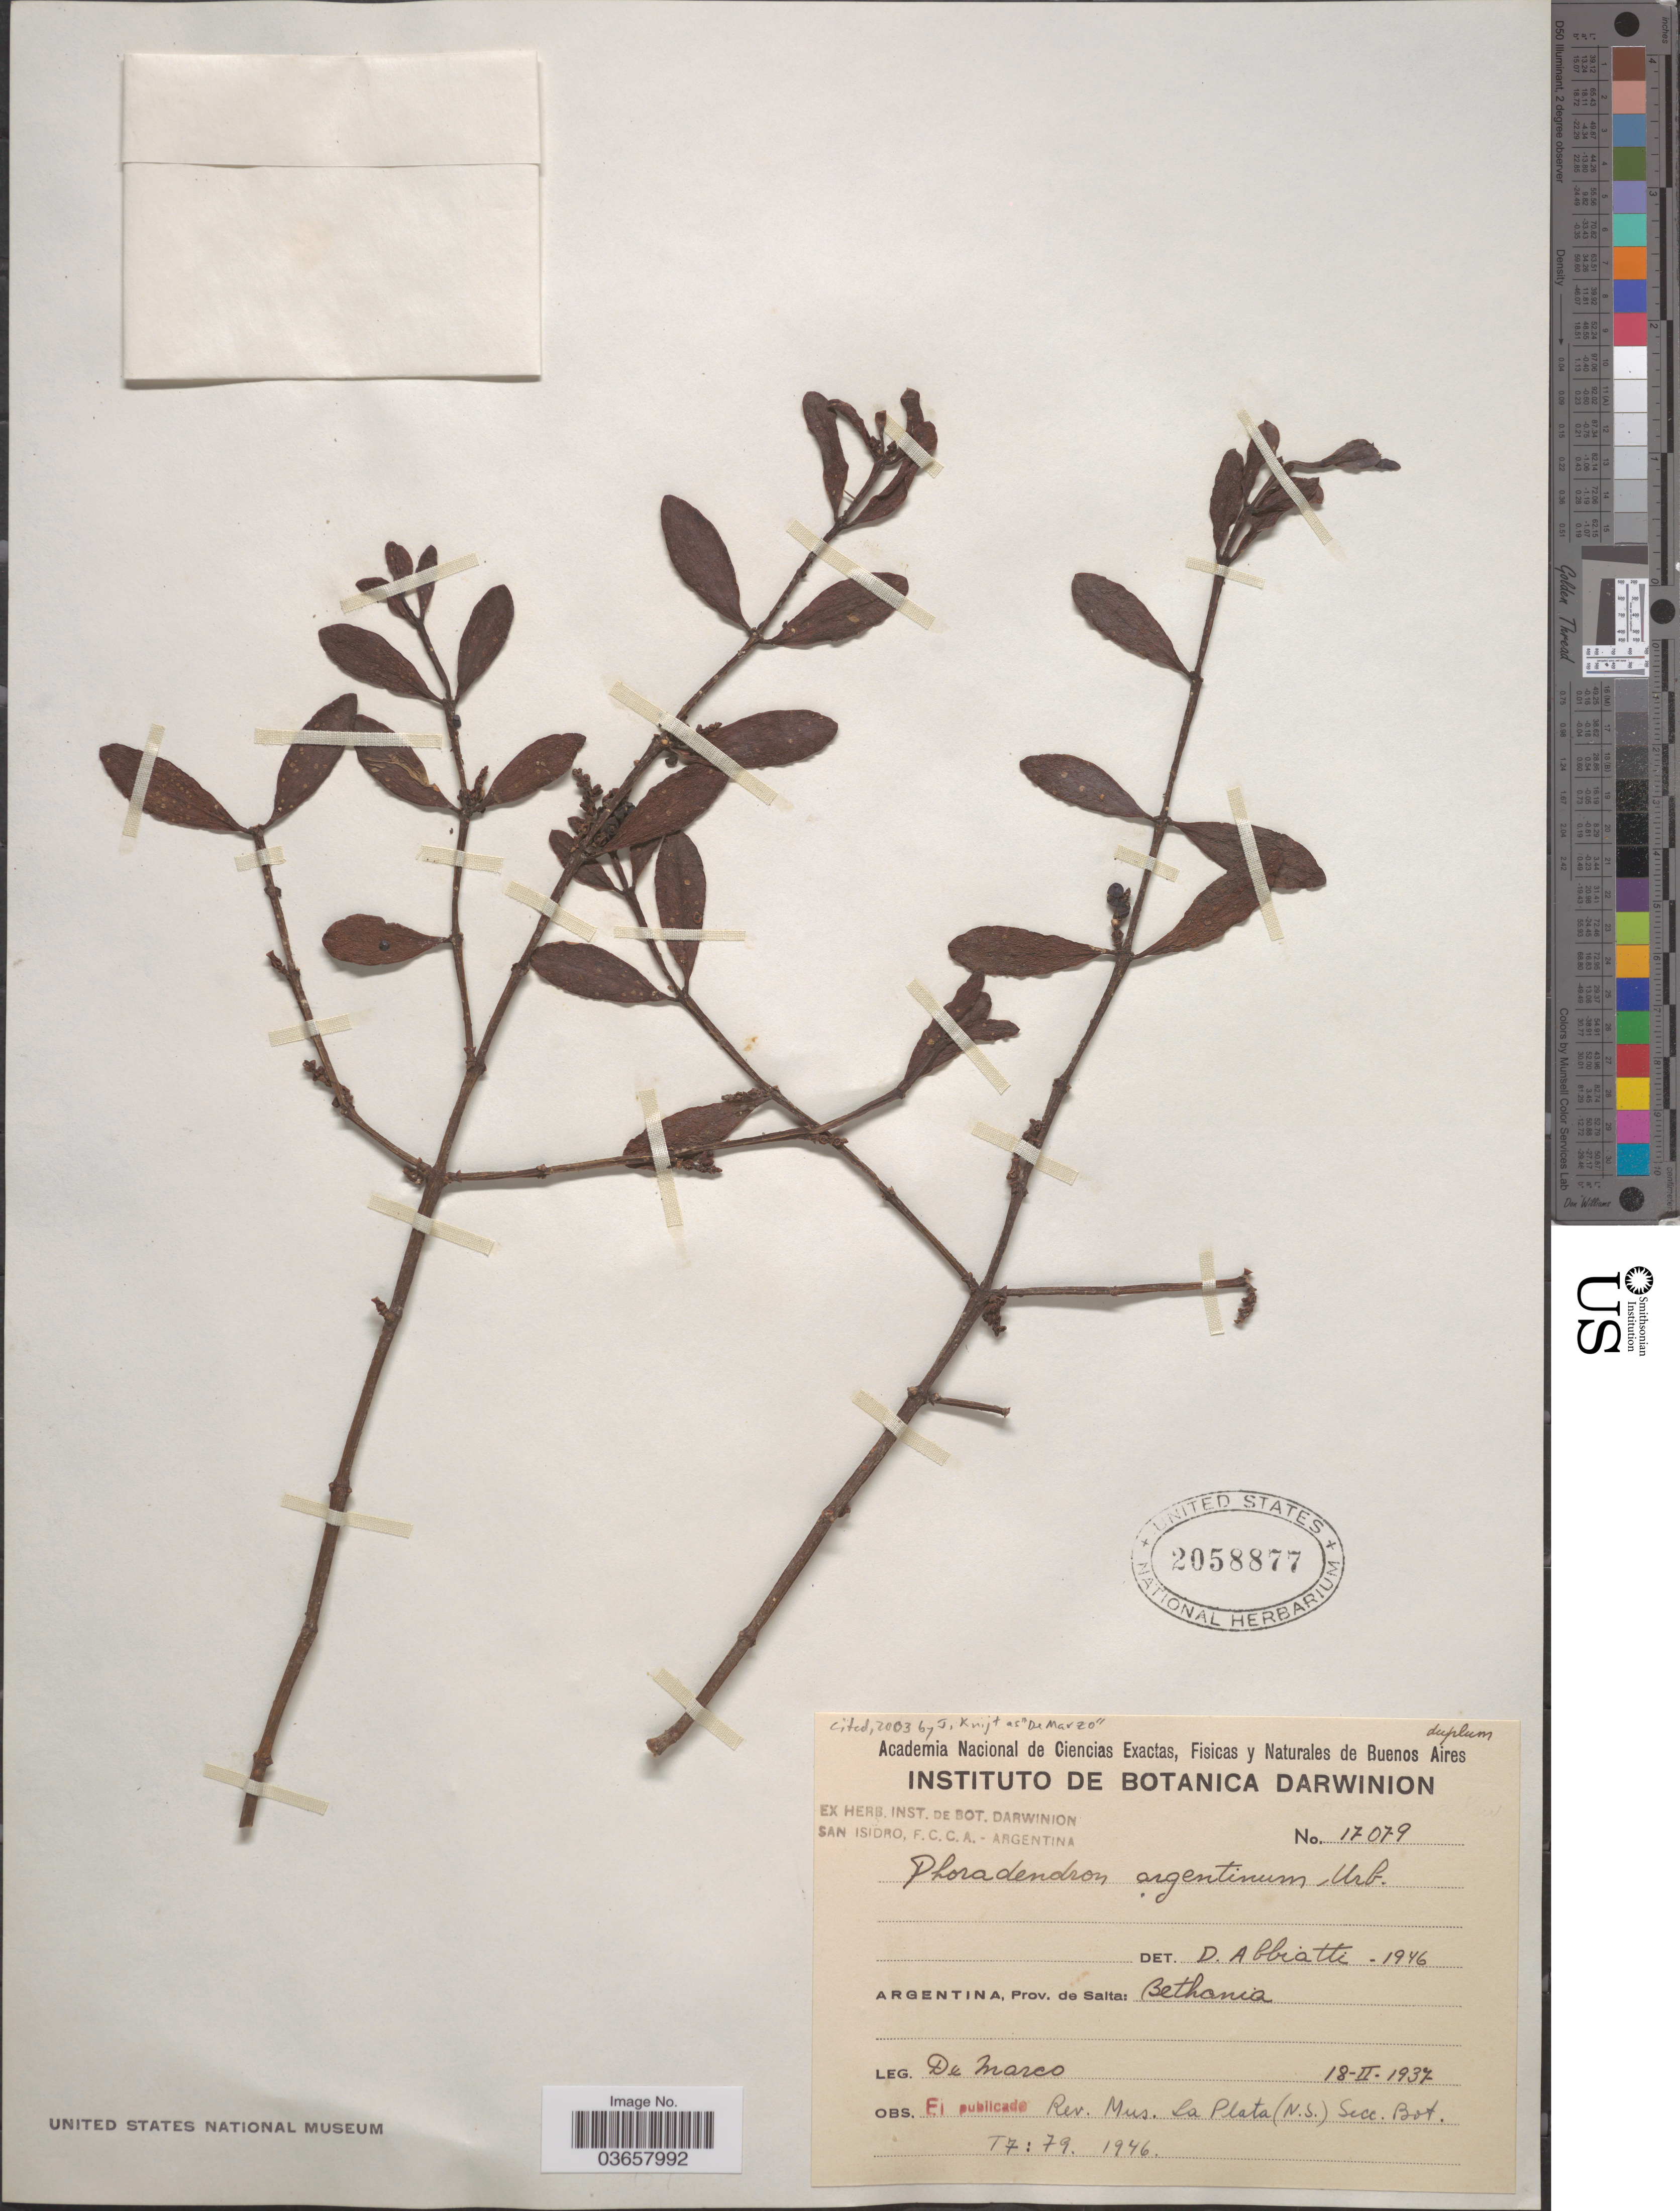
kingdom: Plantae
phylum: Tracheophyta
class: Magnoliopsida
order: Santalales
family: Viscaceae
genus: Phoradendron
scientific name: Phoradendron argentinum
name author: Urb.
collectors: -. De Marco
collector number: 17079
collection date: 1937-02-18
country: Argentina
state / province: Salta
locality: Bethania.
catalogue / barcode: US 2058877